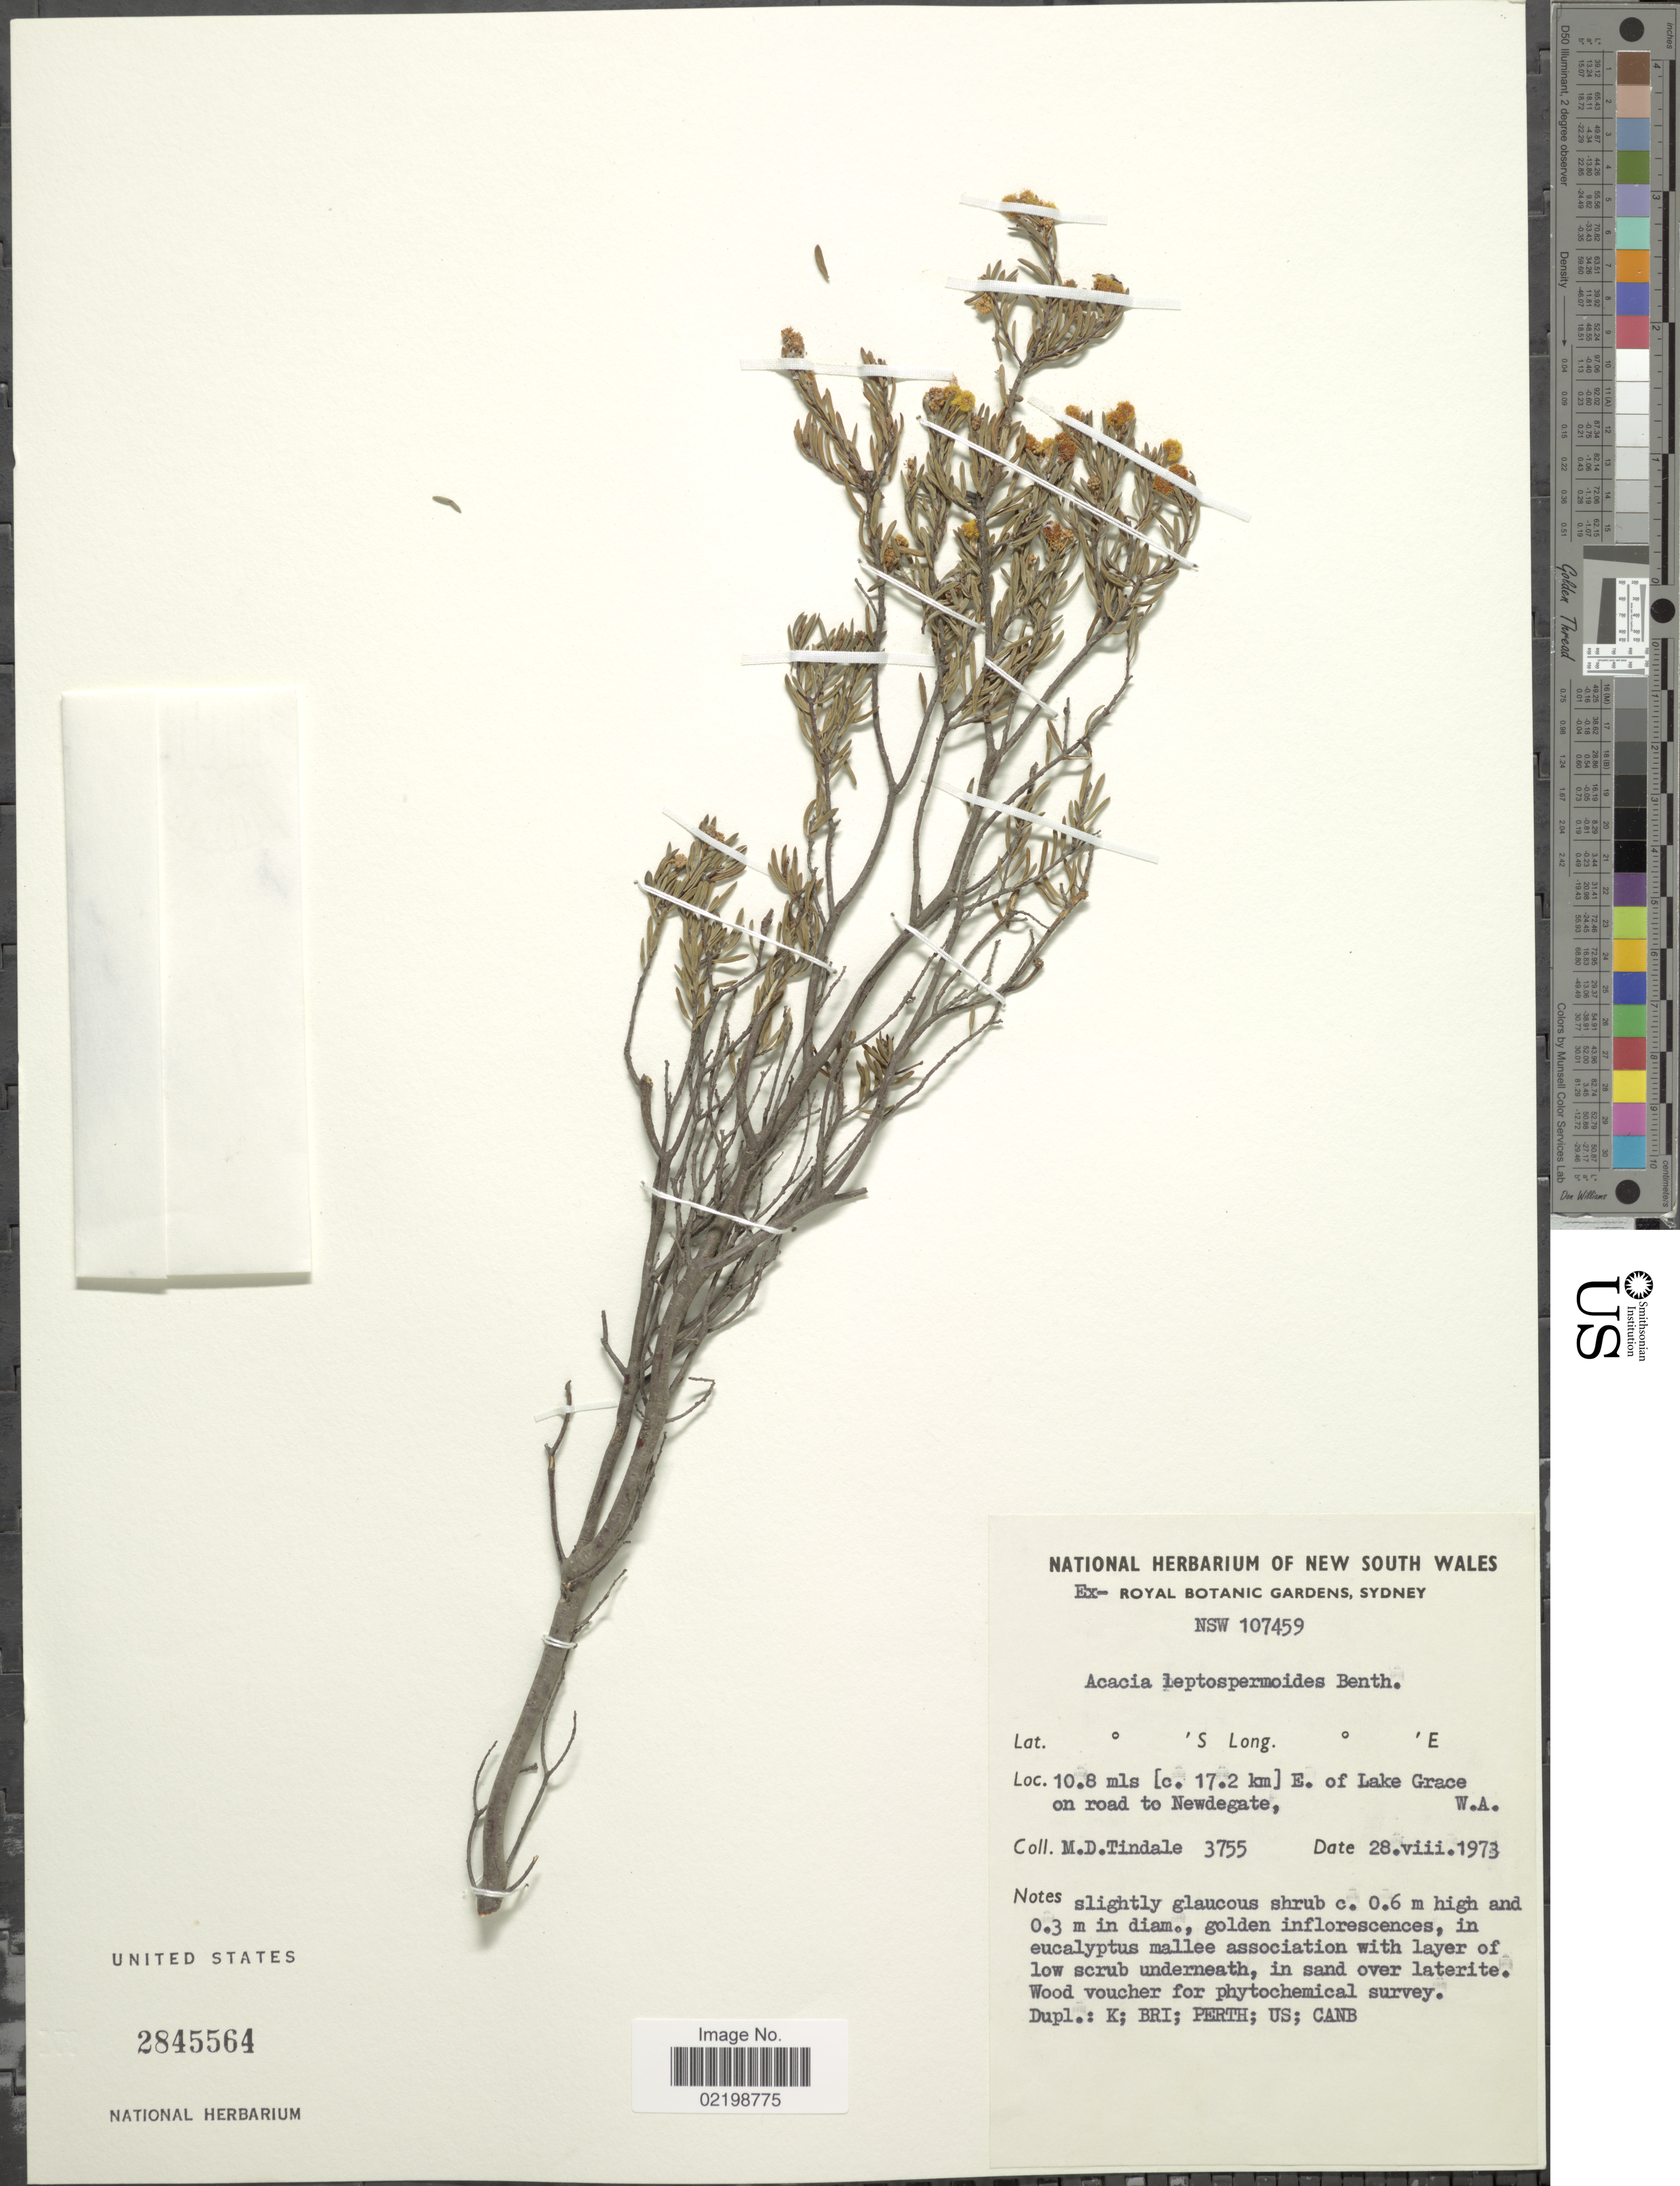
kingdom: Plantae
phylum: Tracheophyta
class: Magnoliopsida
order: Fabales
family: Fabaceae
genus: Acacia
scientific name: Acacia leptospermoides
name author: Benth.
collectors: M. D. Tindale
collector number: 3755/ NSW107459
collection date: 1973-08-28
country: Australia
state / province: Western Australia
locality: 10.8 mls (c. 17.2 km) E. of Lake Grace on road to Newdegate, W.A.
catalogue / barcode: US 2845564